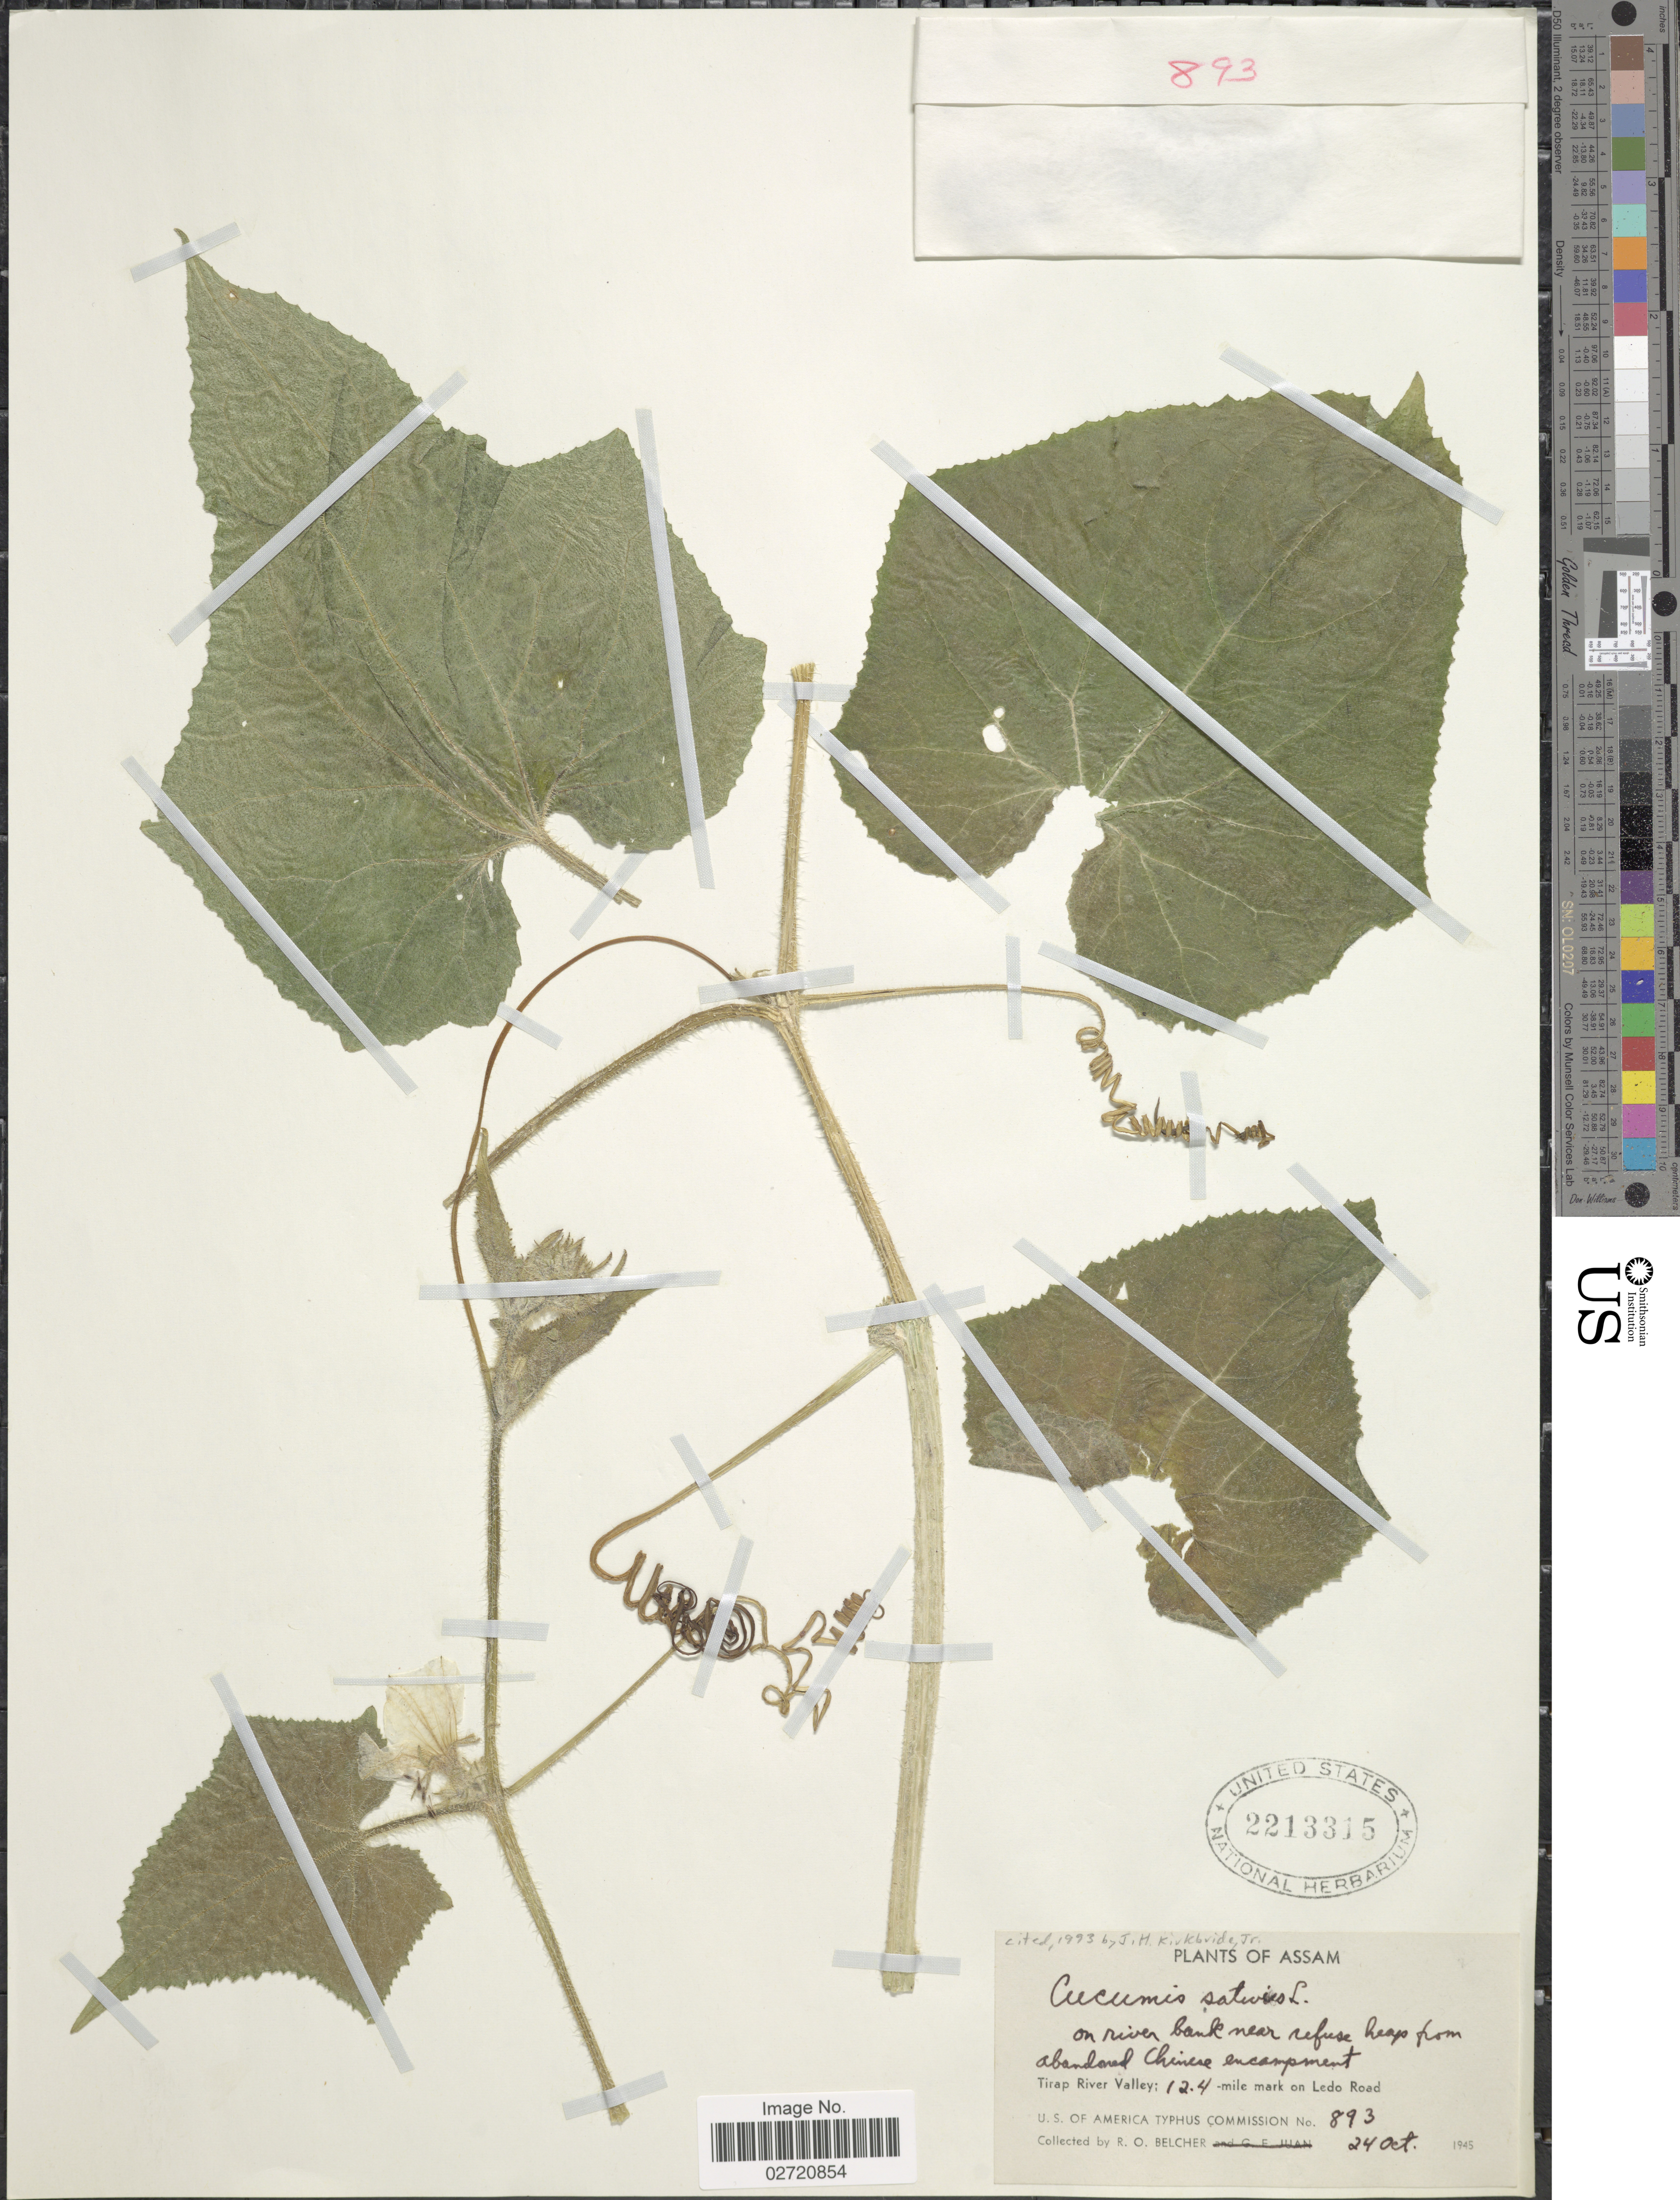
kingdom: Plantae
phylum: Tracheophyta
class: Magnoliopsida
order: Cucurbitales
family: Cucurbitaceae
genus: Cucumis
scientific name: Cucumis sativus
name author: L.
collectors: R. Belcher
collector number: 893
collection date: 1945-10-24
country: India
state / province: Assam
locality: On river bank near refuse heap from abandoned Chinese encampment. Tirap River Valley; 12.4 - mile mark on Ledo Road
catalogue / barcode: US 2213315